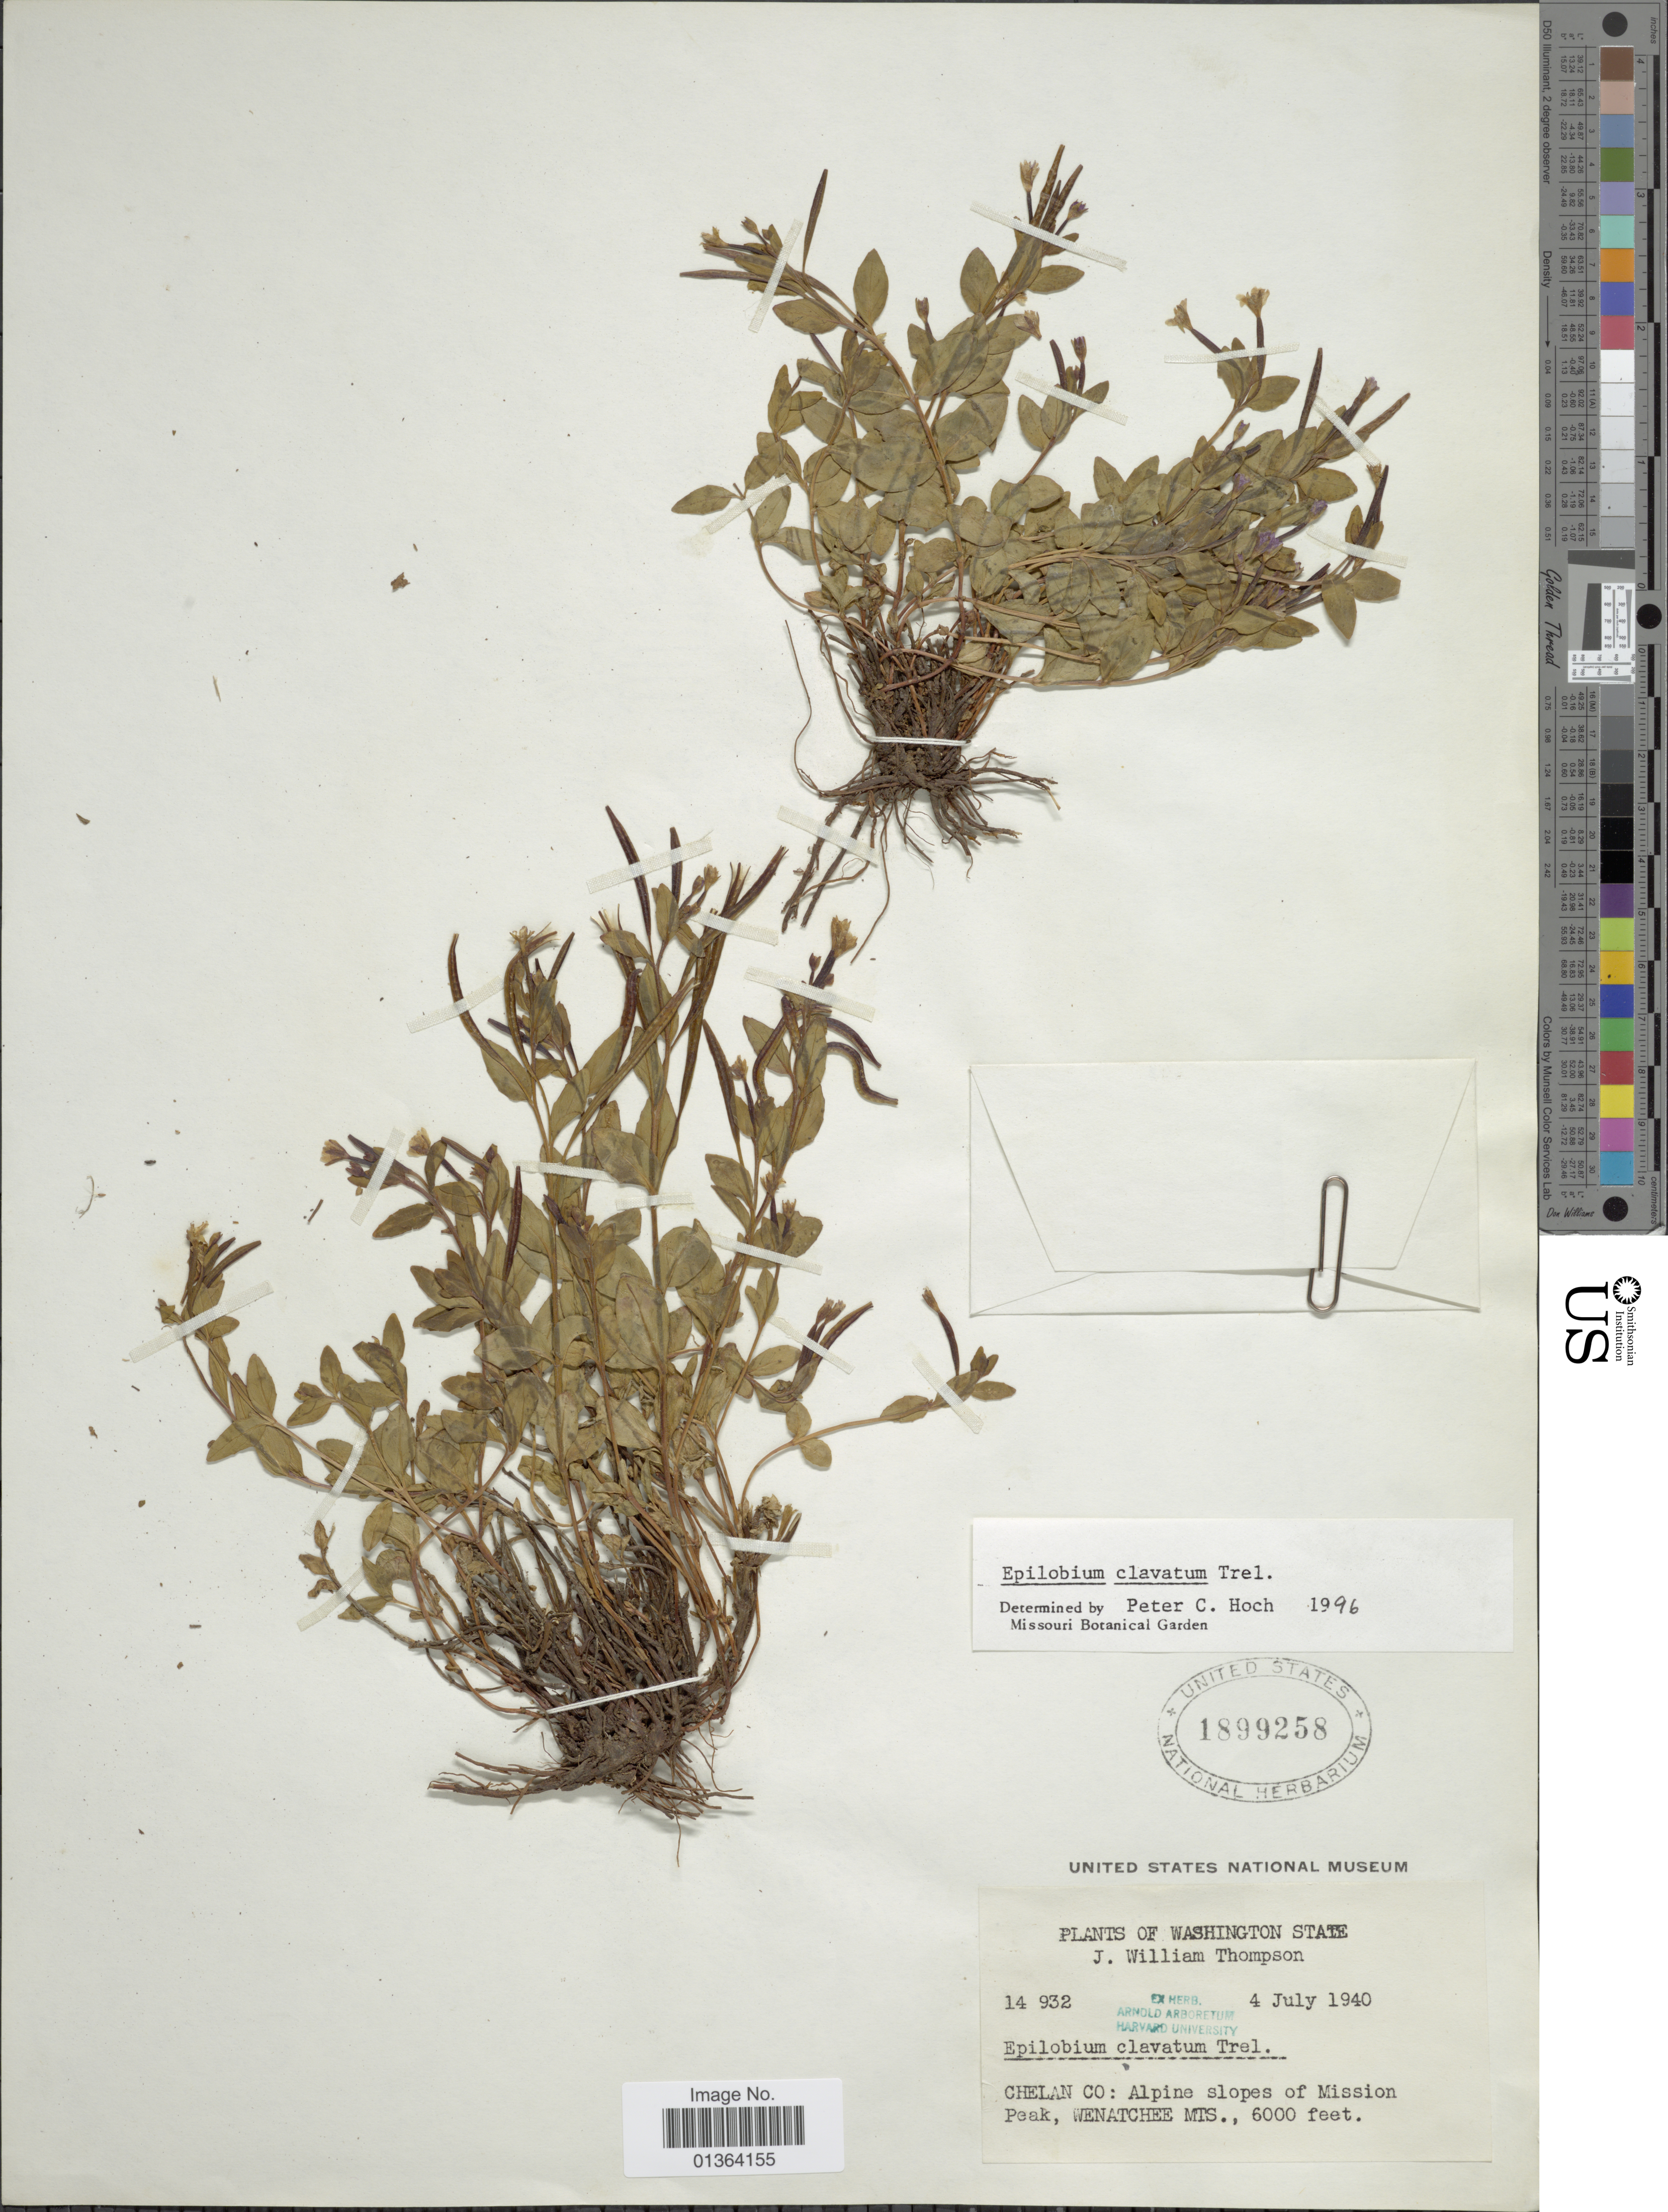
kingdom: Plantae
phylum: Tracheophyta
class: Magnoliopsida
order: Myrtales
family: Onagraceae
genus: Epilobium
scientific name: Epilobium clavatum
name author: Hausskn.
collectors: J. W. Thompson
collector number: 14932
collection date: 1940-07-04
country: United States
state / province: Washington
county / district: Chelan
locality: Chelan Co.: Alpine slopes of Mission Peak, Wenatchee Mts.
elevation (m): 1829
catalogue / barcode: US 1899258